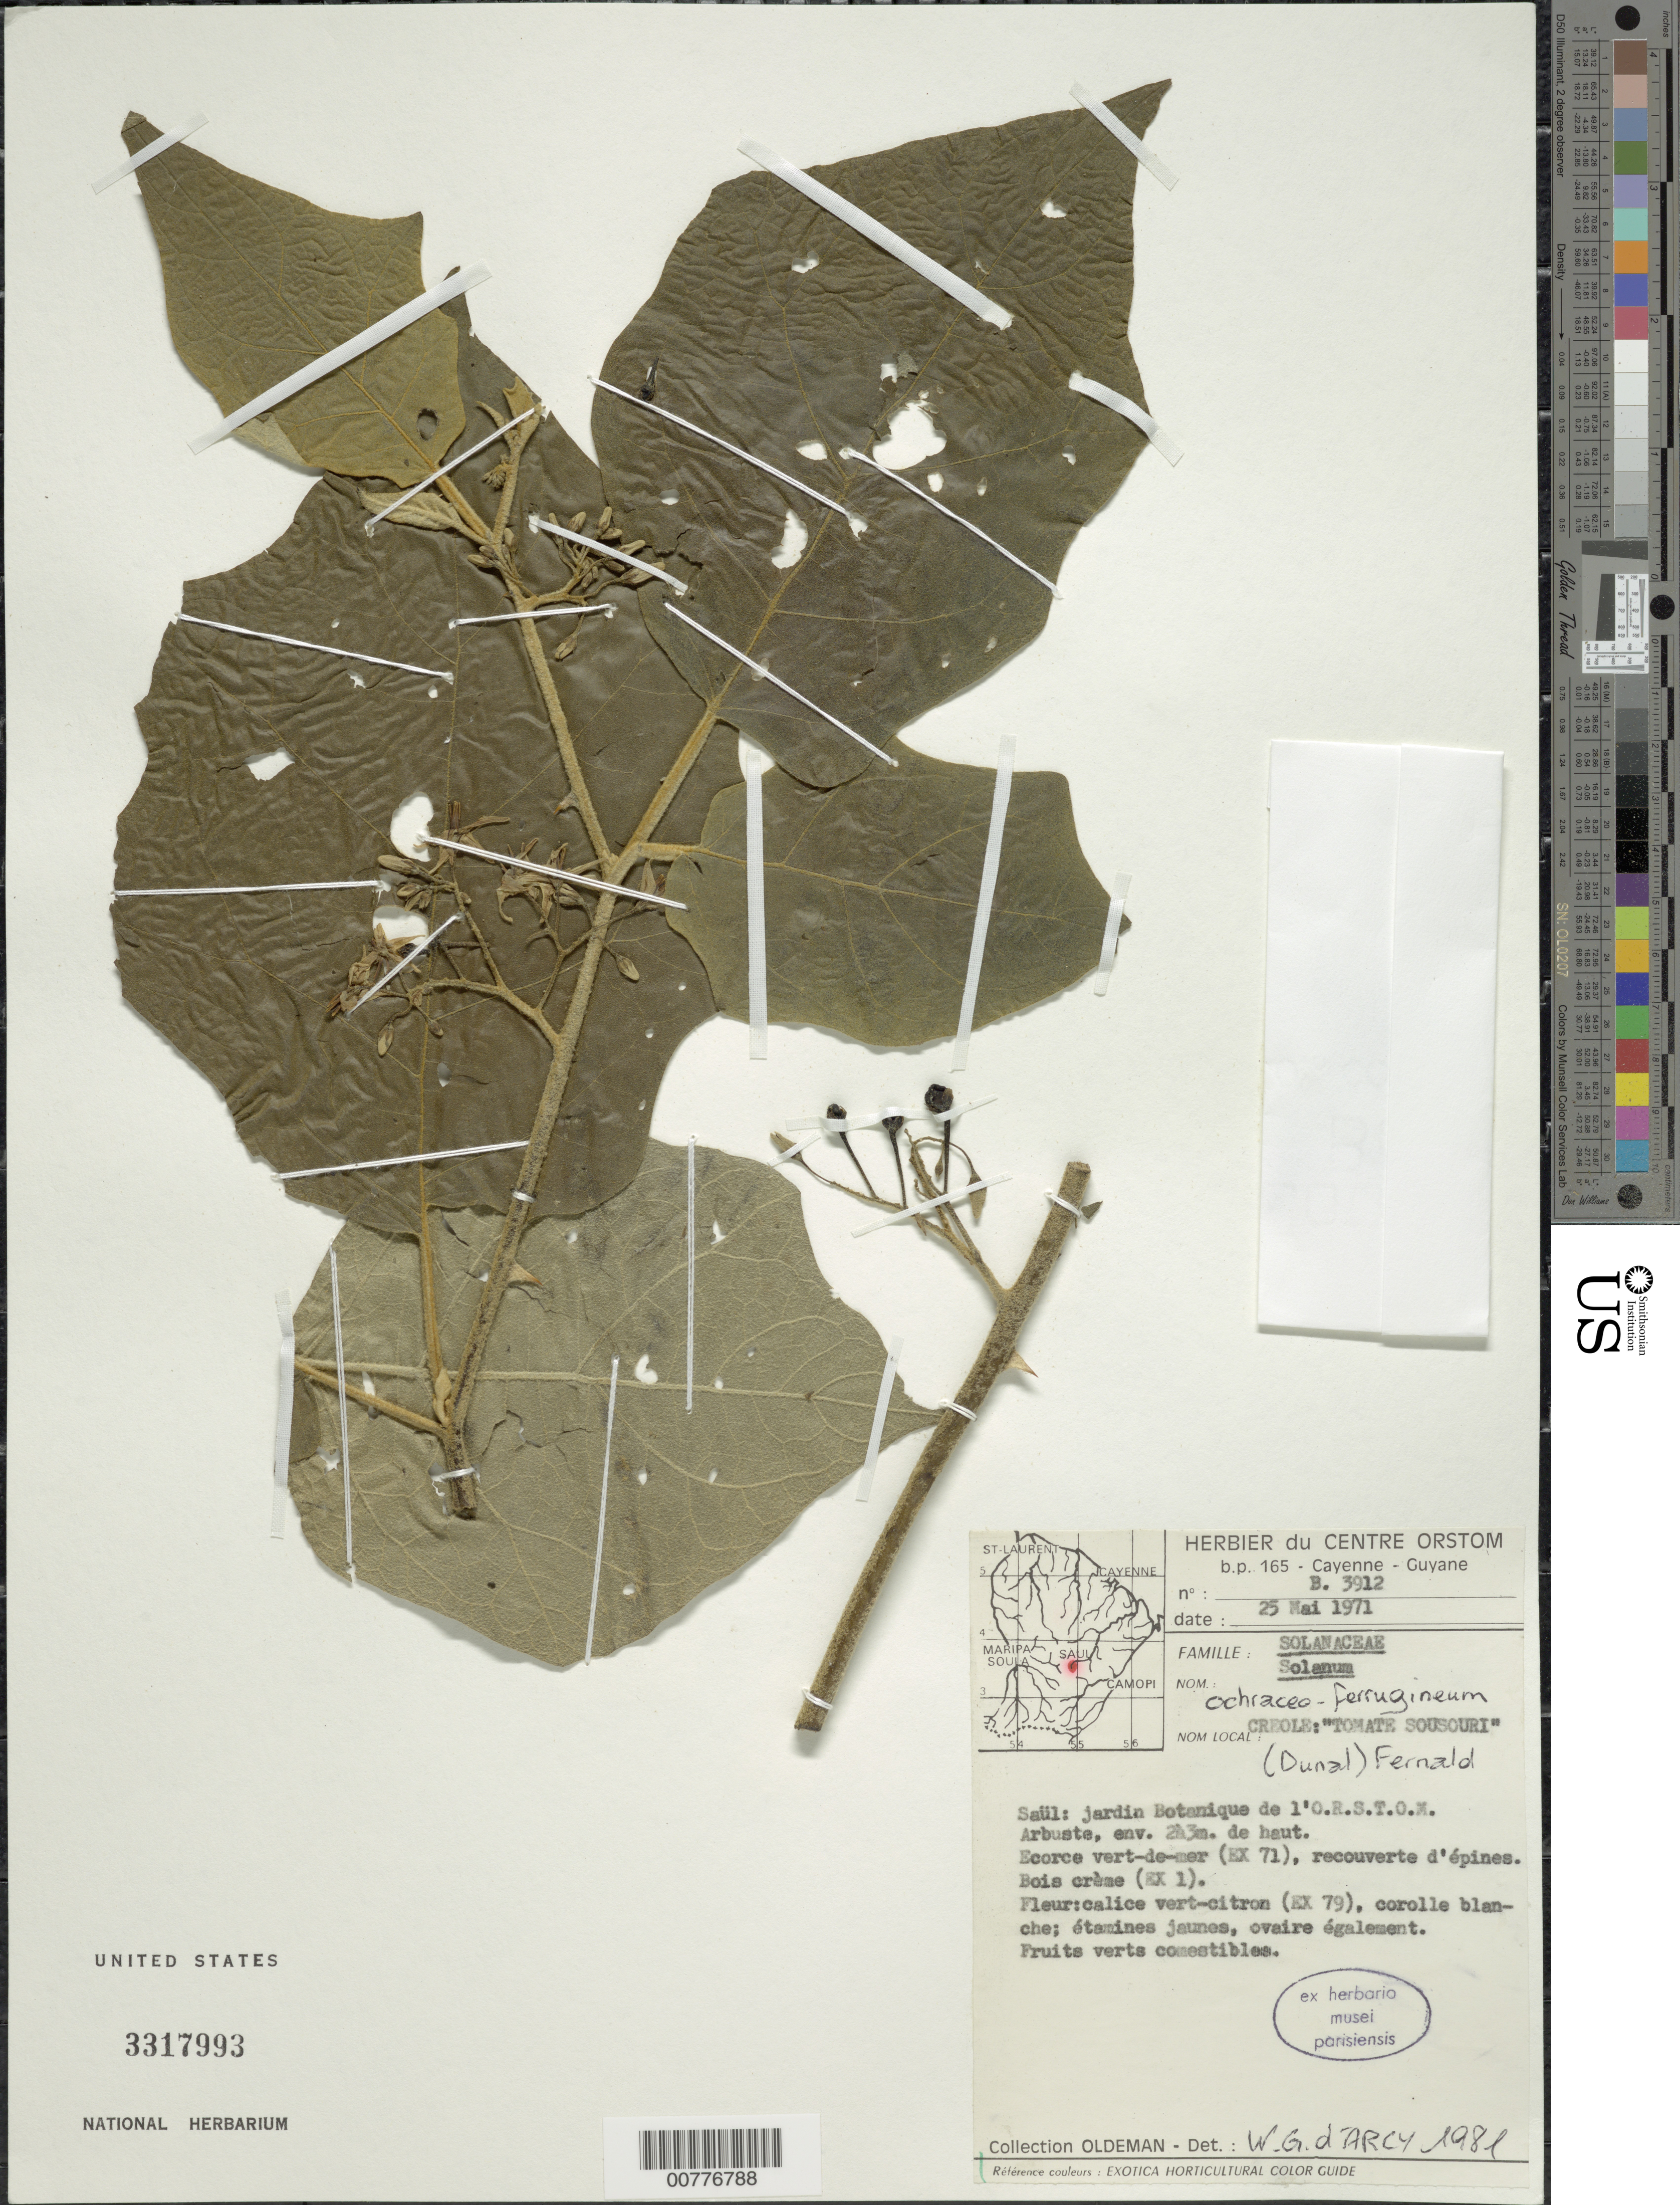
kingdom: Plantae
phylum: Tracheophyta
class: Magnoliopsida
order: Solanales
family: Solanaceae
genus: Solanum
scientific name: Solanum ochraceo-ferrugineum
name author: (Dunal) Fernald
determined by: D'Arcy, W. G.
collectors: R. Oldeman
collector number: B 3912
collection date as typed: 5 May 1971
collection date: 1971-05-05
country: French Guiana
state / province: Saint-Laurent-du-Maroni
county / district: Saül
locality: Jardin Botanique de ORSTOM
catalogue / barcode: US 3317993